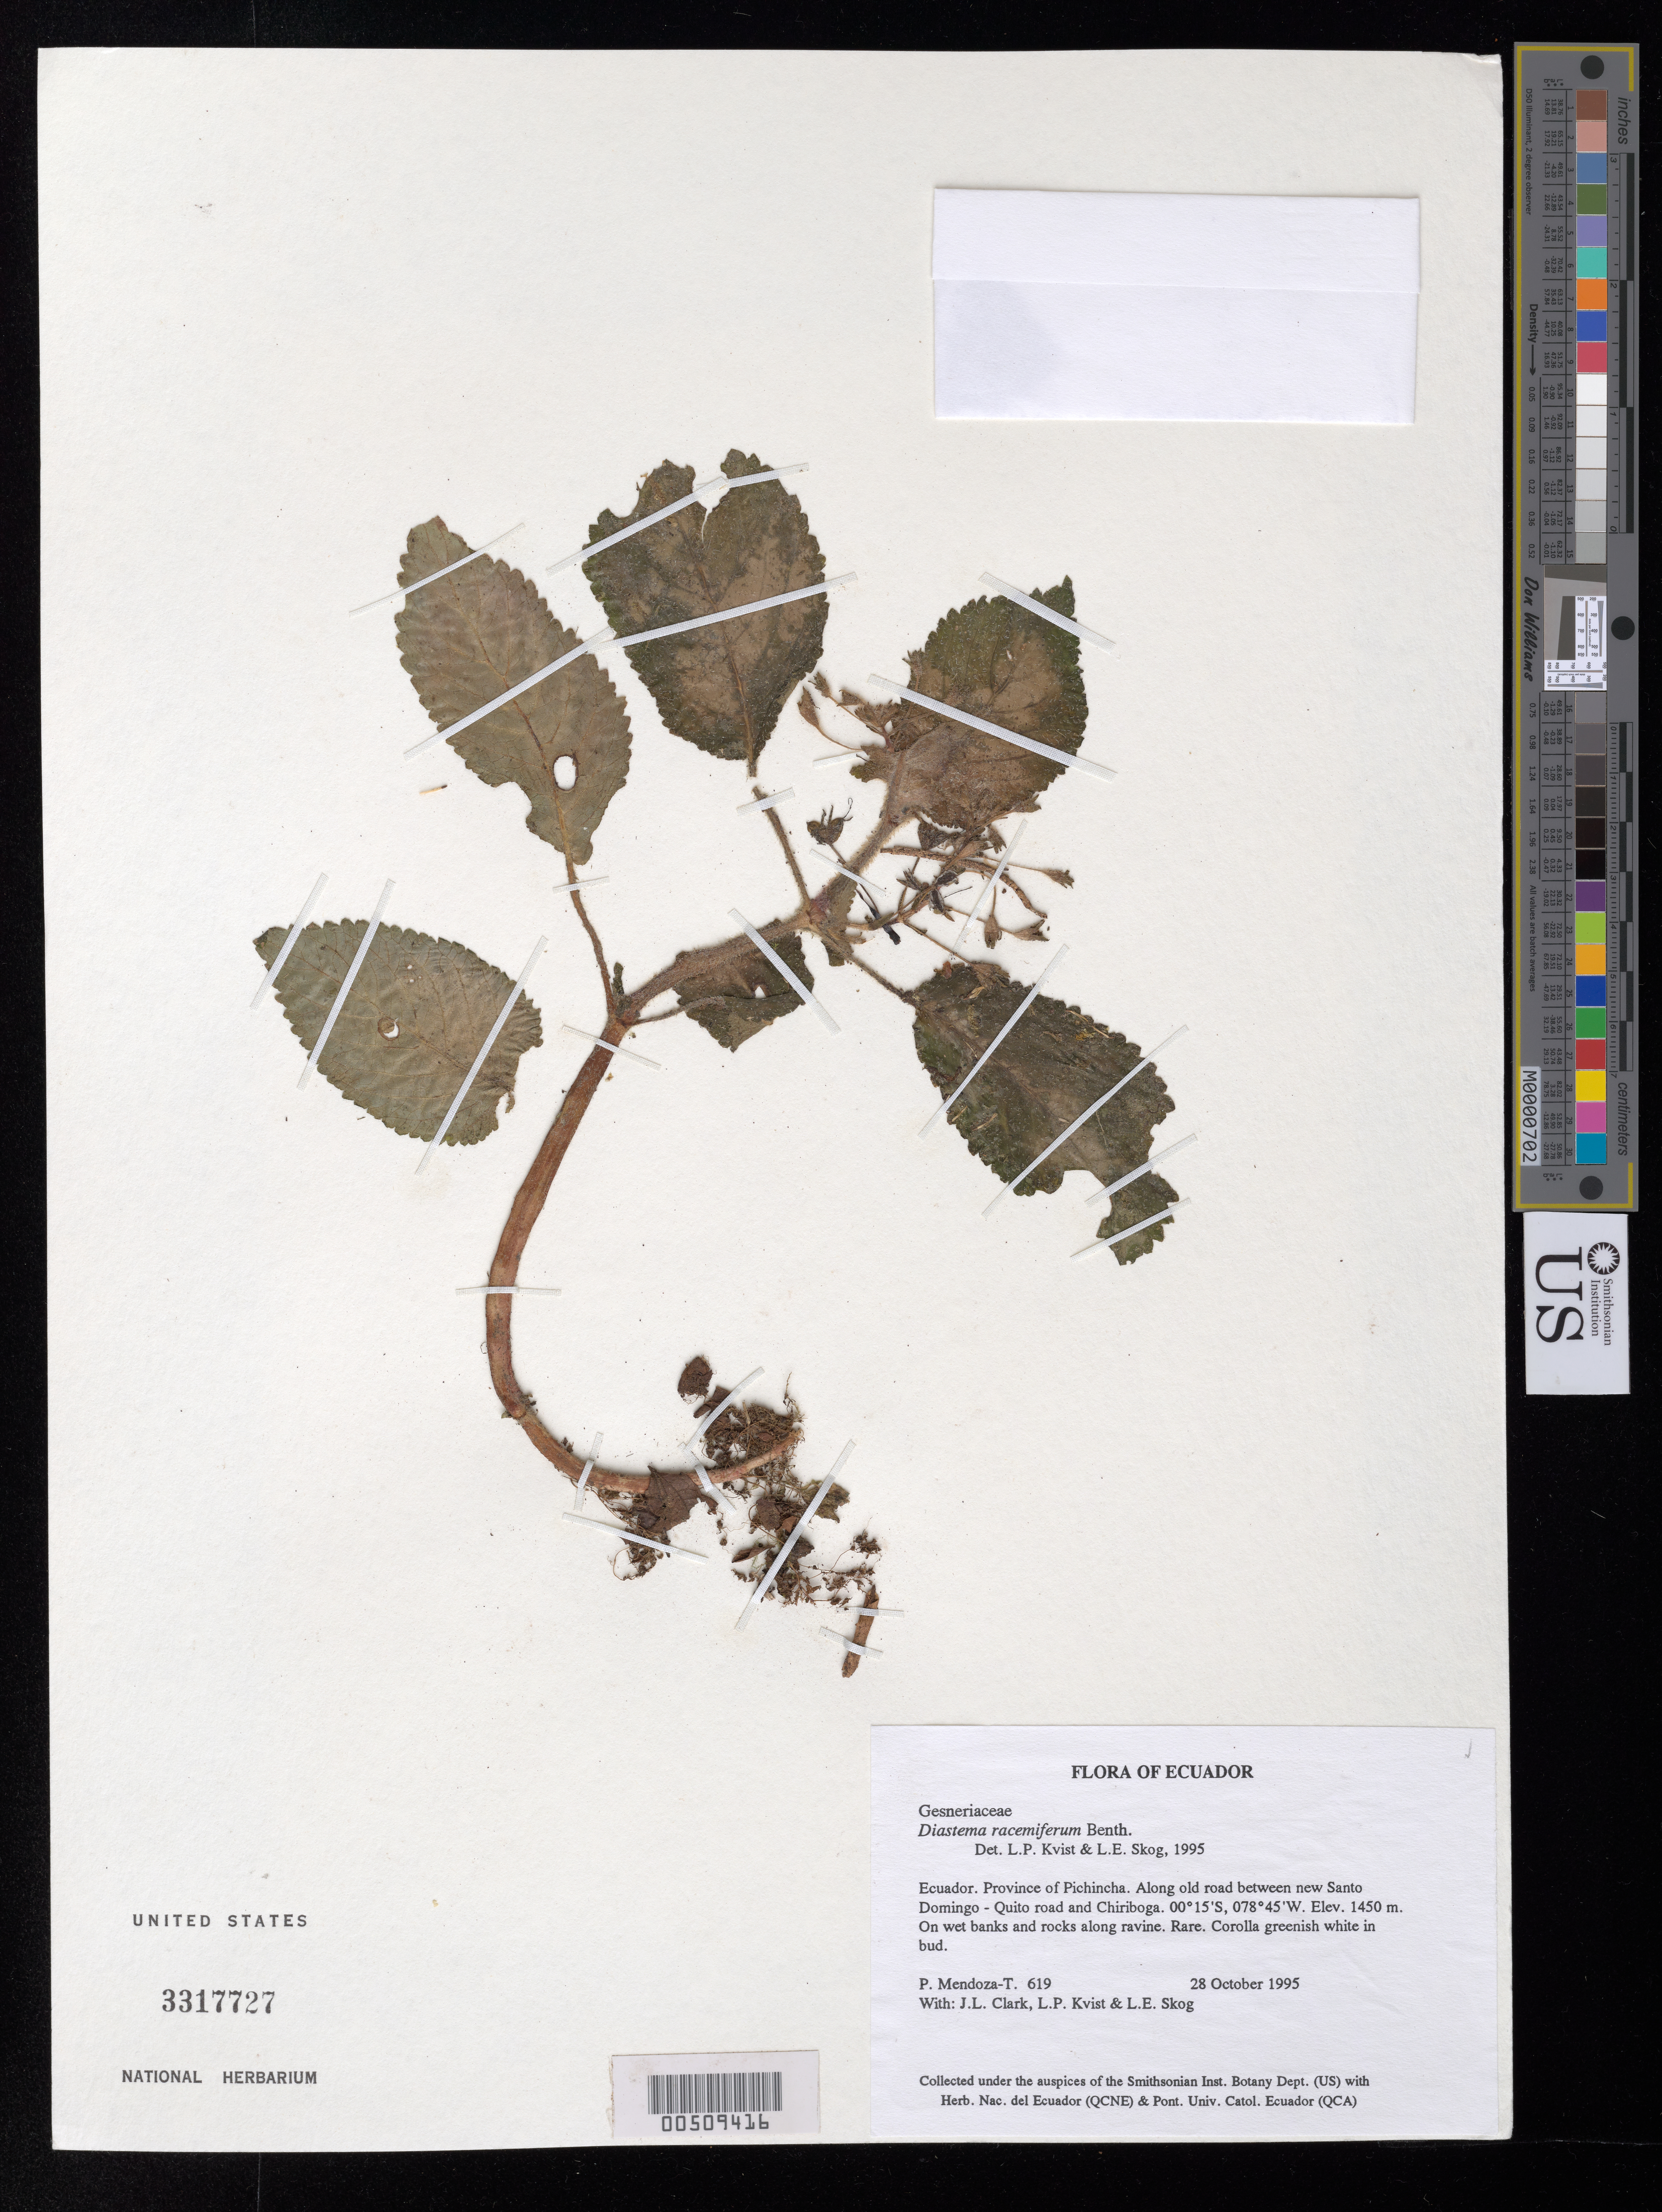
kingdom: Plantae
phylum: Tracheophyta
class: Magnoliopsida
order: Lamiales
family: Gesneriaceae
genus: Diastema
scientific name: Diastema racemiferum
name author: Benth.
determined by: Skog, Laurence E.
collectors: P. Mendoza-T., J. L. Clark, L. P. Kvist & L. E. Skog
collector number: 619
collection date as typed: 28 Oct 1995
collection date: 1995-10-28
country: Ecuador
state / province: Pichincha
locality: Along old road between new Santo Domingo - Quito road and Chiriboga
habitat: On wet banks and rocks along ravine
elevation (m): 1450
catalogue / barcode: US 3317727